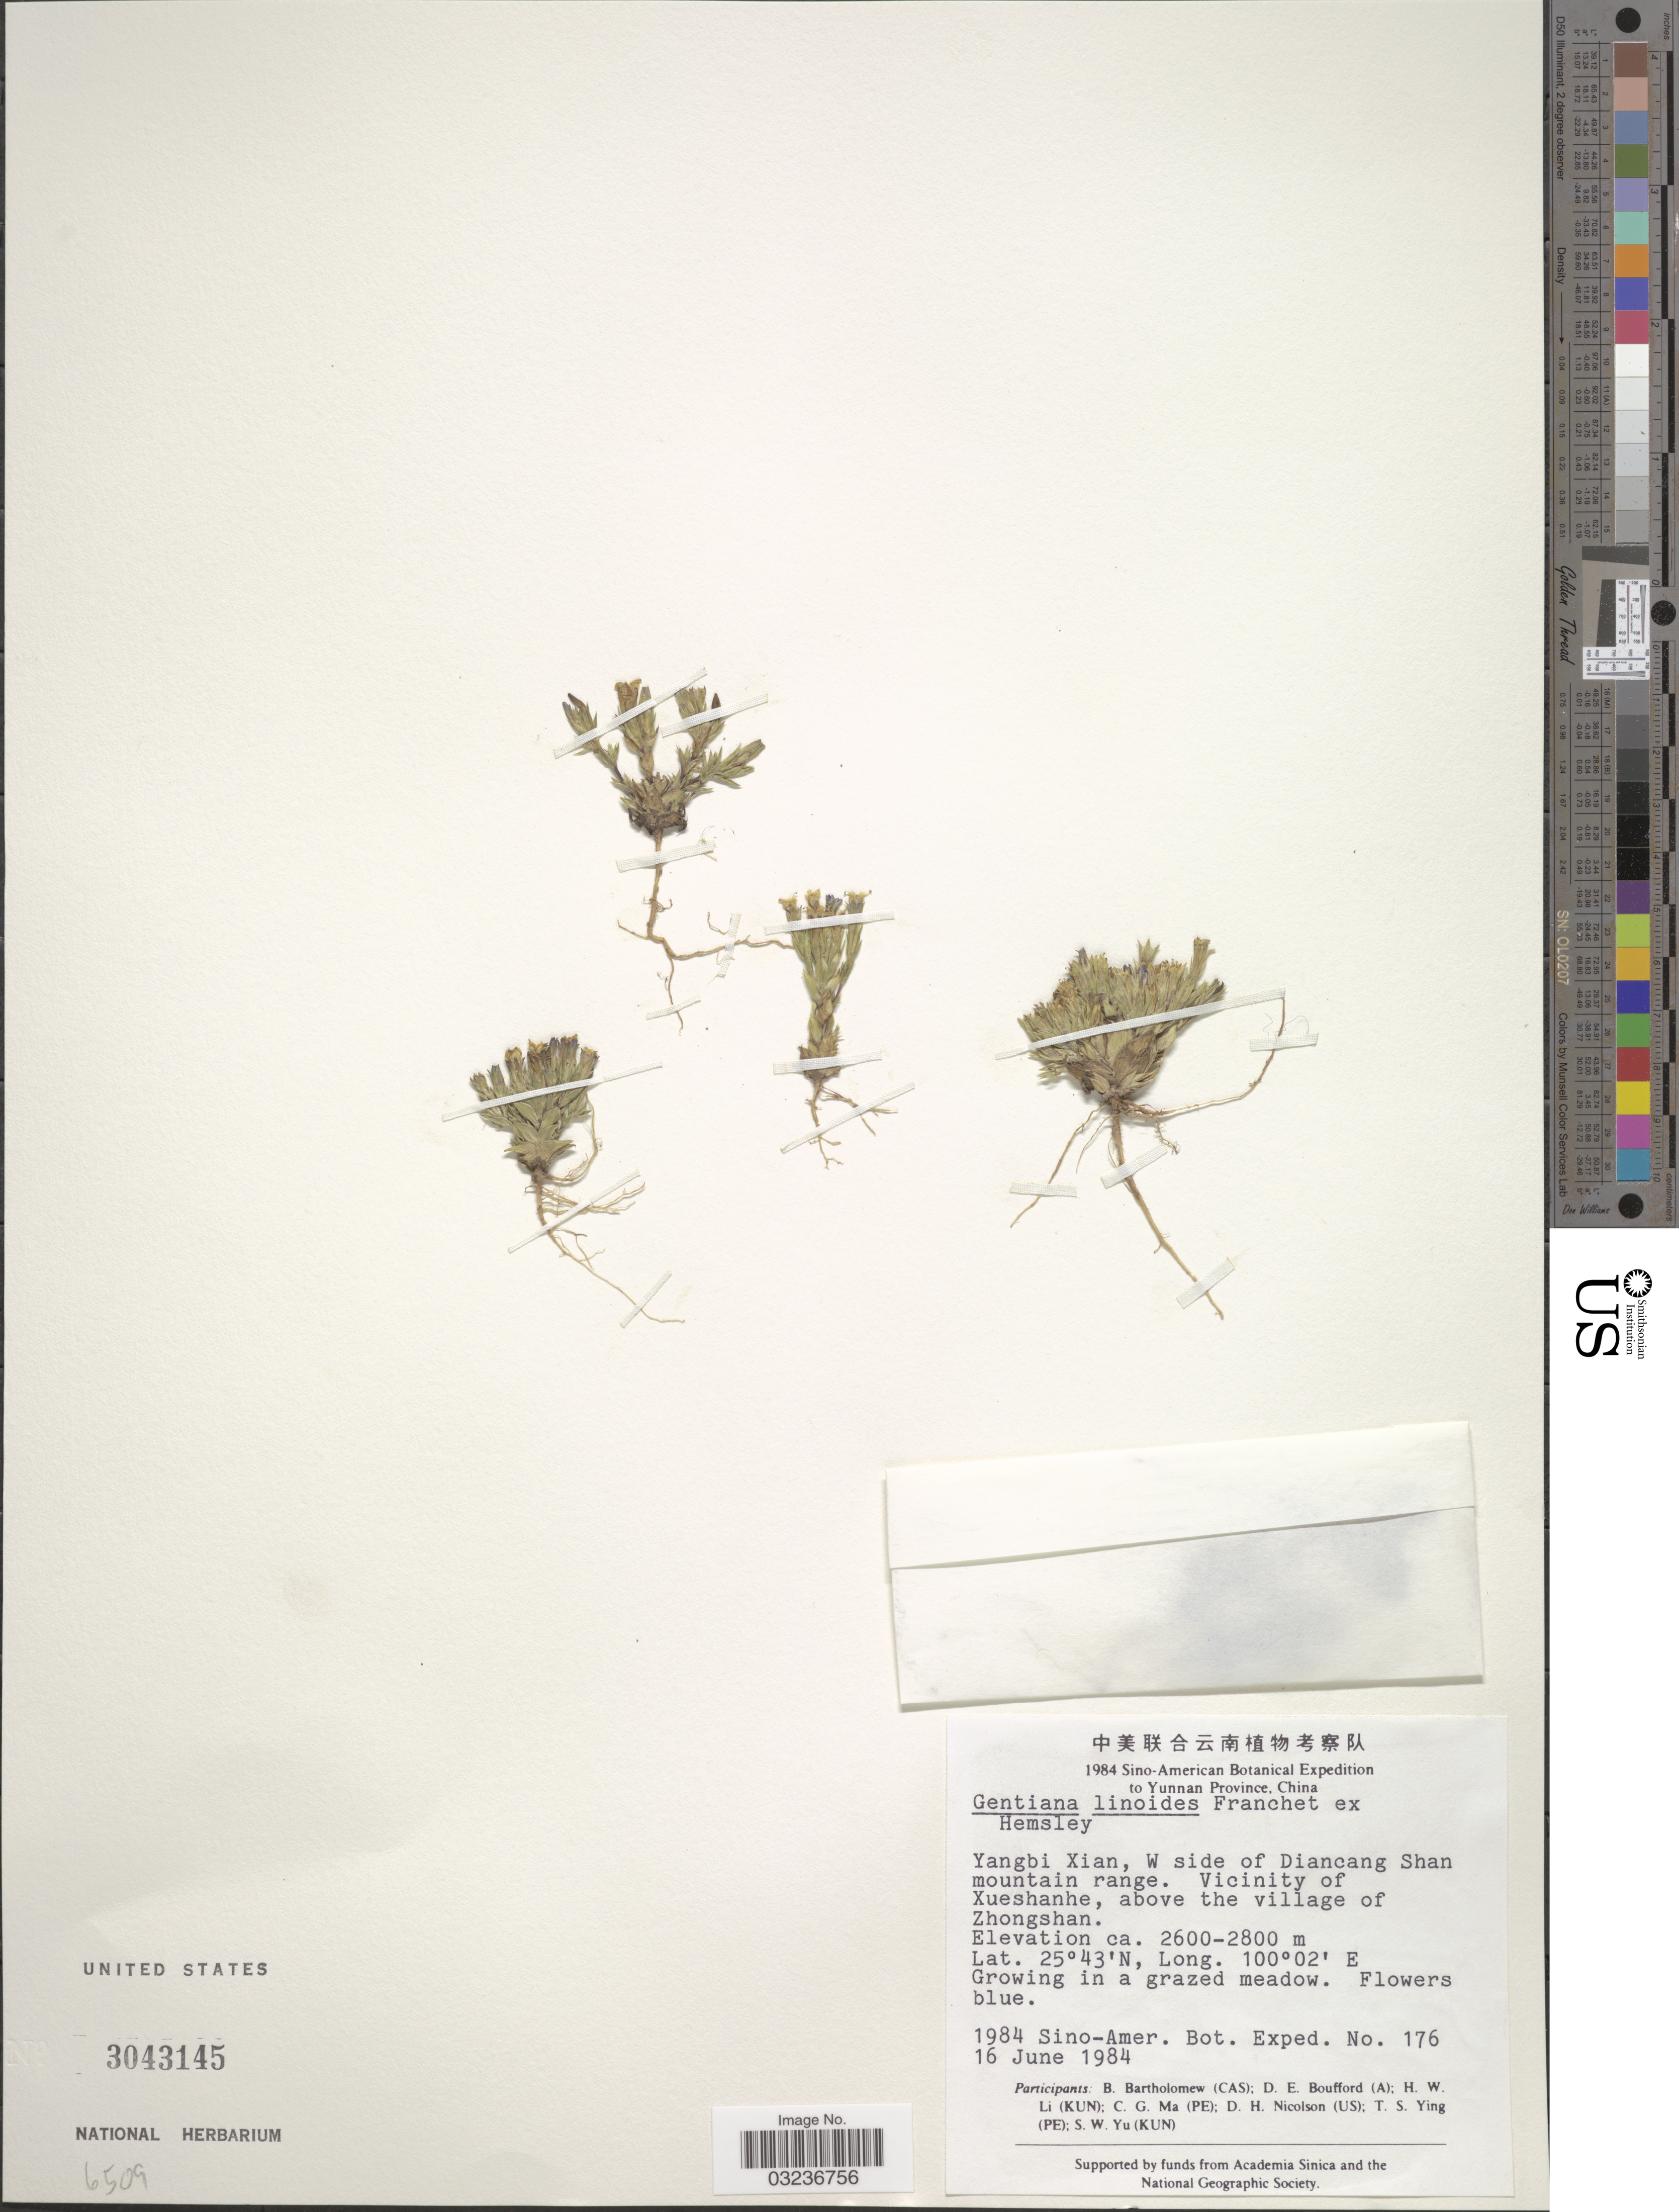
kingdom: Plantae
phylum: Tracheophyta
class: Magnoliopsida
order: Gentianales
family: Gentianaceae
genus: Gentiana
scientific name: Gentiana linoides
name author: Franch. ex Hemsl.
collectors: Sino-Amer. Bot. Exped. 1984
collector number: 176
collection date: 1984-06-16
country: China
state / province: Yunnan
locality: Yangbi Xian, W side of Diancang Shan mountain range, Vicinity of Xueshanhe, above the village of Zhongshan.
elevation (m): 2600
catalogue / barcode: US 3043145